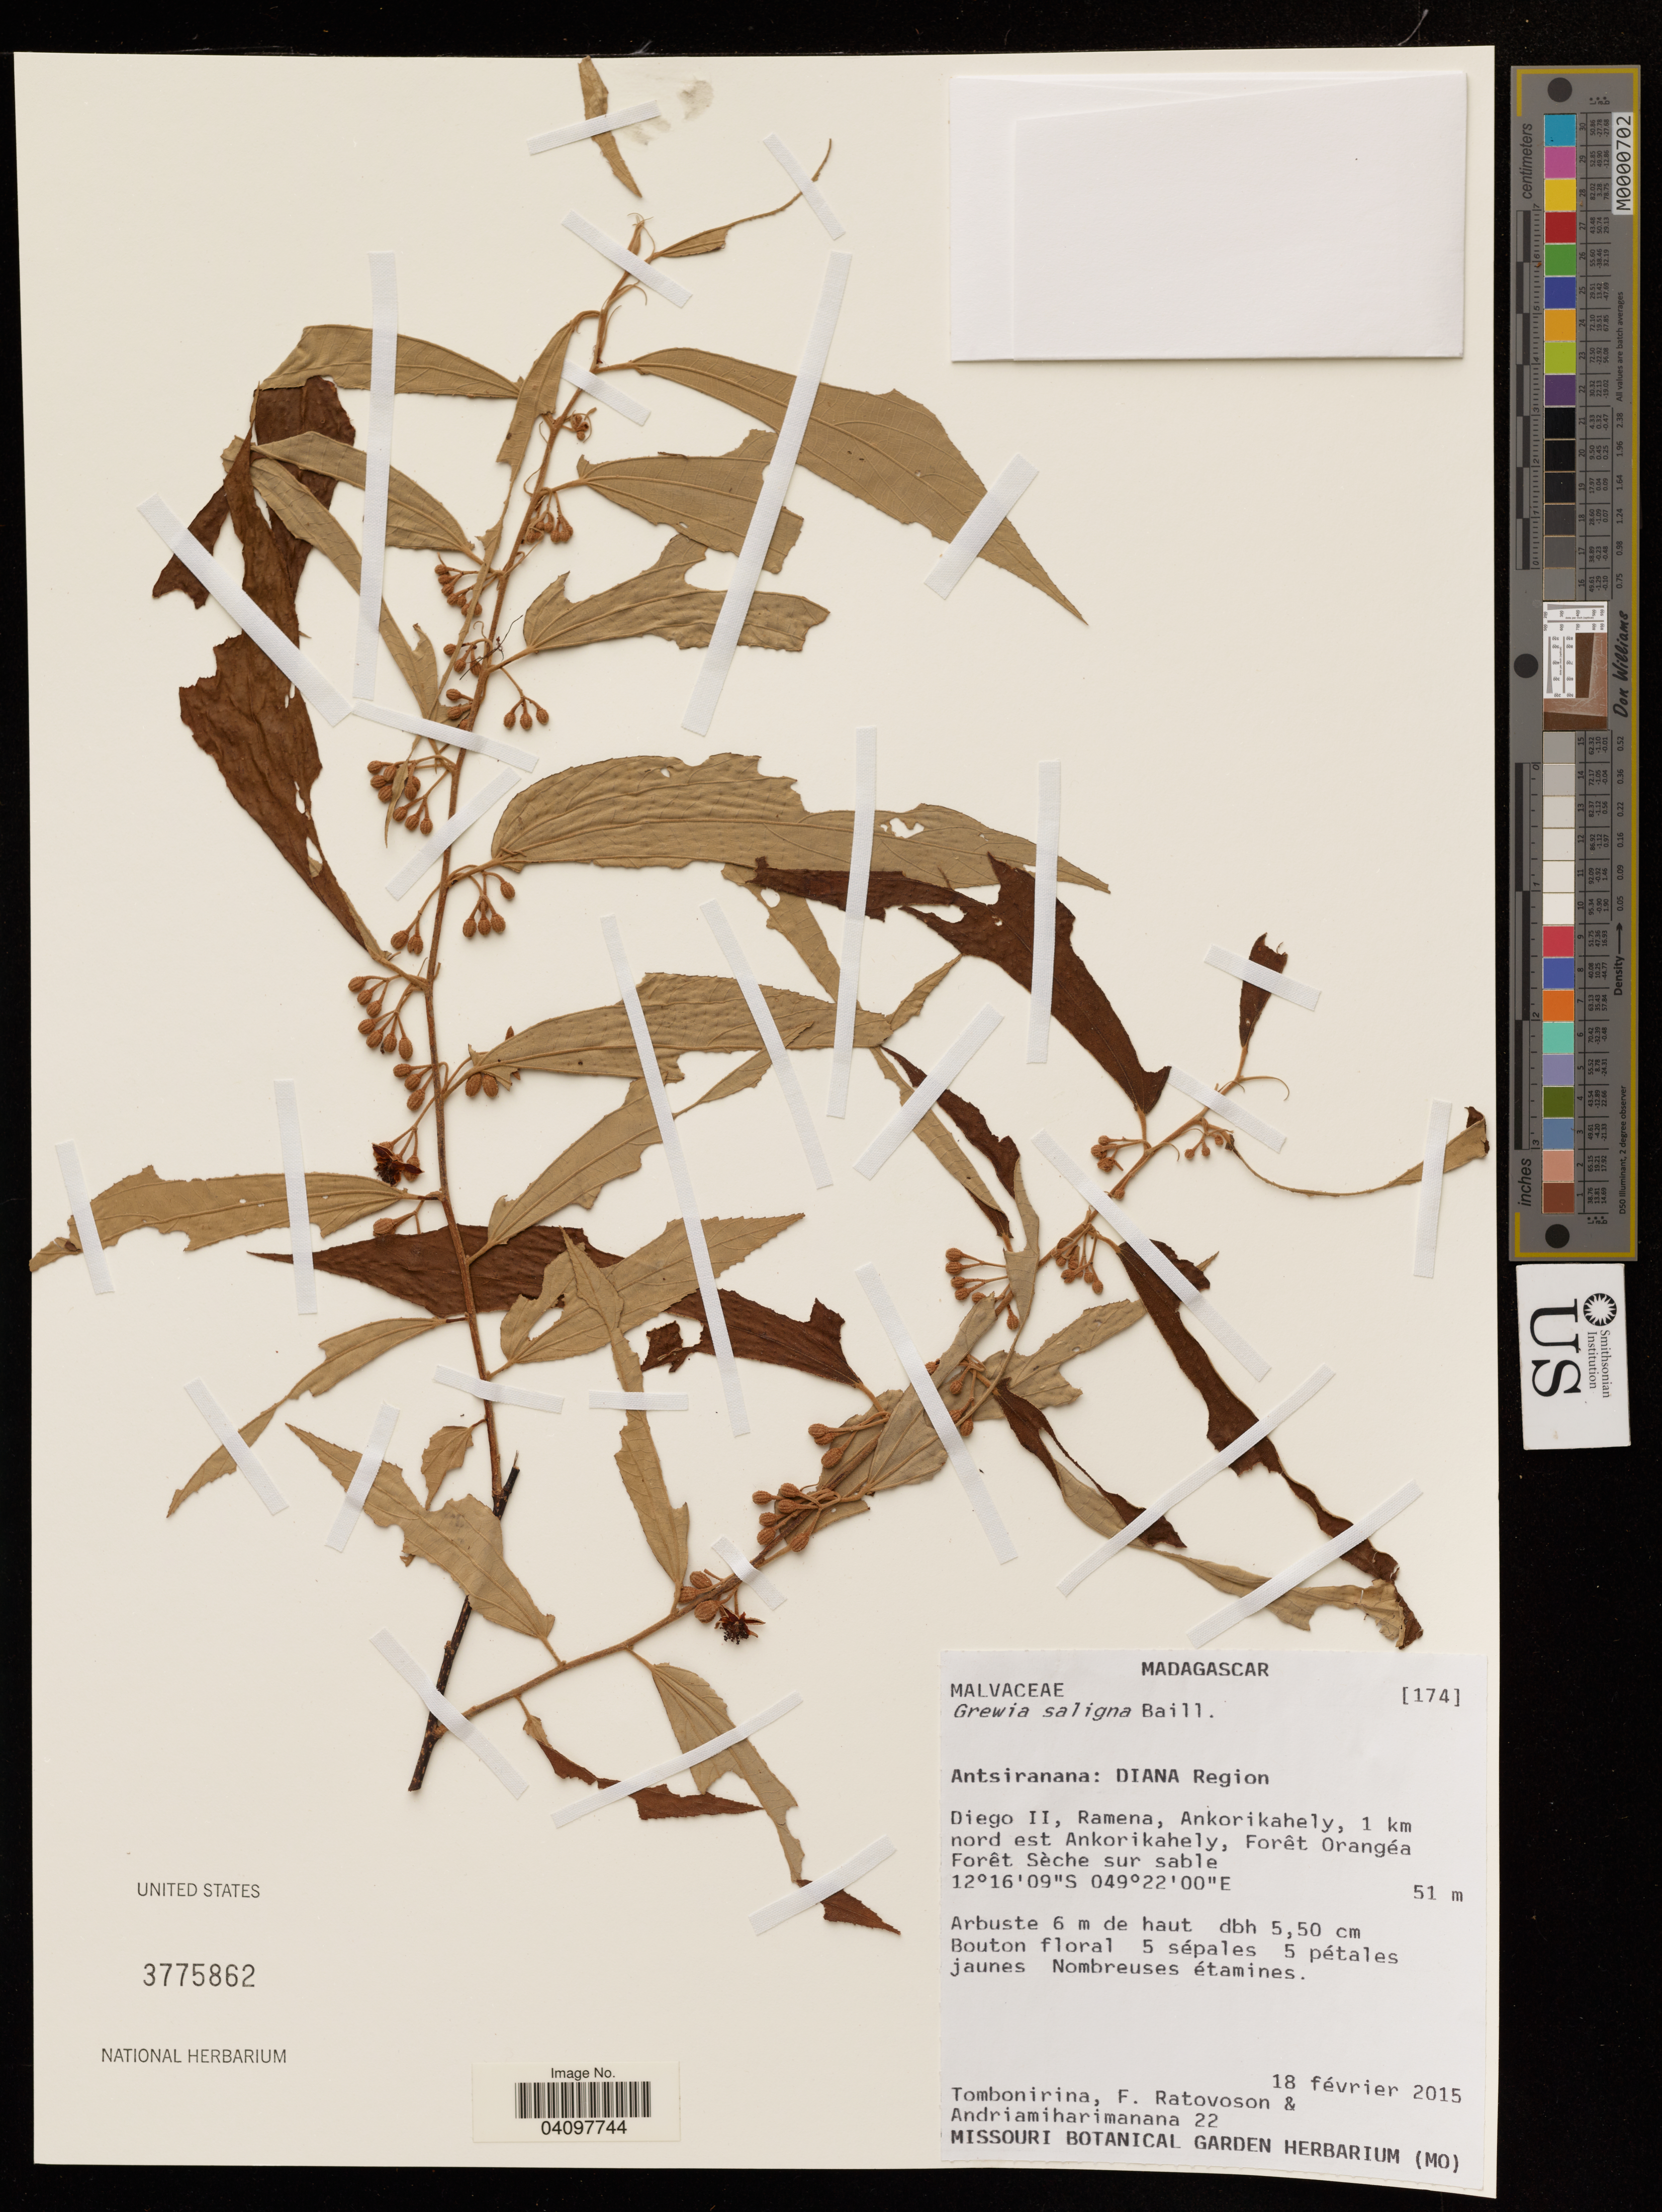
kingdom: Plantae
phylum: Tracheophyta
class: Magnoliopsida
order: Malvales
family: Malvaceae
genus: Grewia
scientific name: Grewia saligna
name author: Baill.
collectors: Tombonirina, F. Ratovoson & Andriamiharimanana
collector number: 22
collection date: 2015-02-18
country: Madagascar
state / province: Antsiranana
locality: Diana Region. Diego II, Ramena, Ankorikahely, 1 km nord est Ankorikahely.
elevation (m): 51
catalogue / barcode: US 3775862